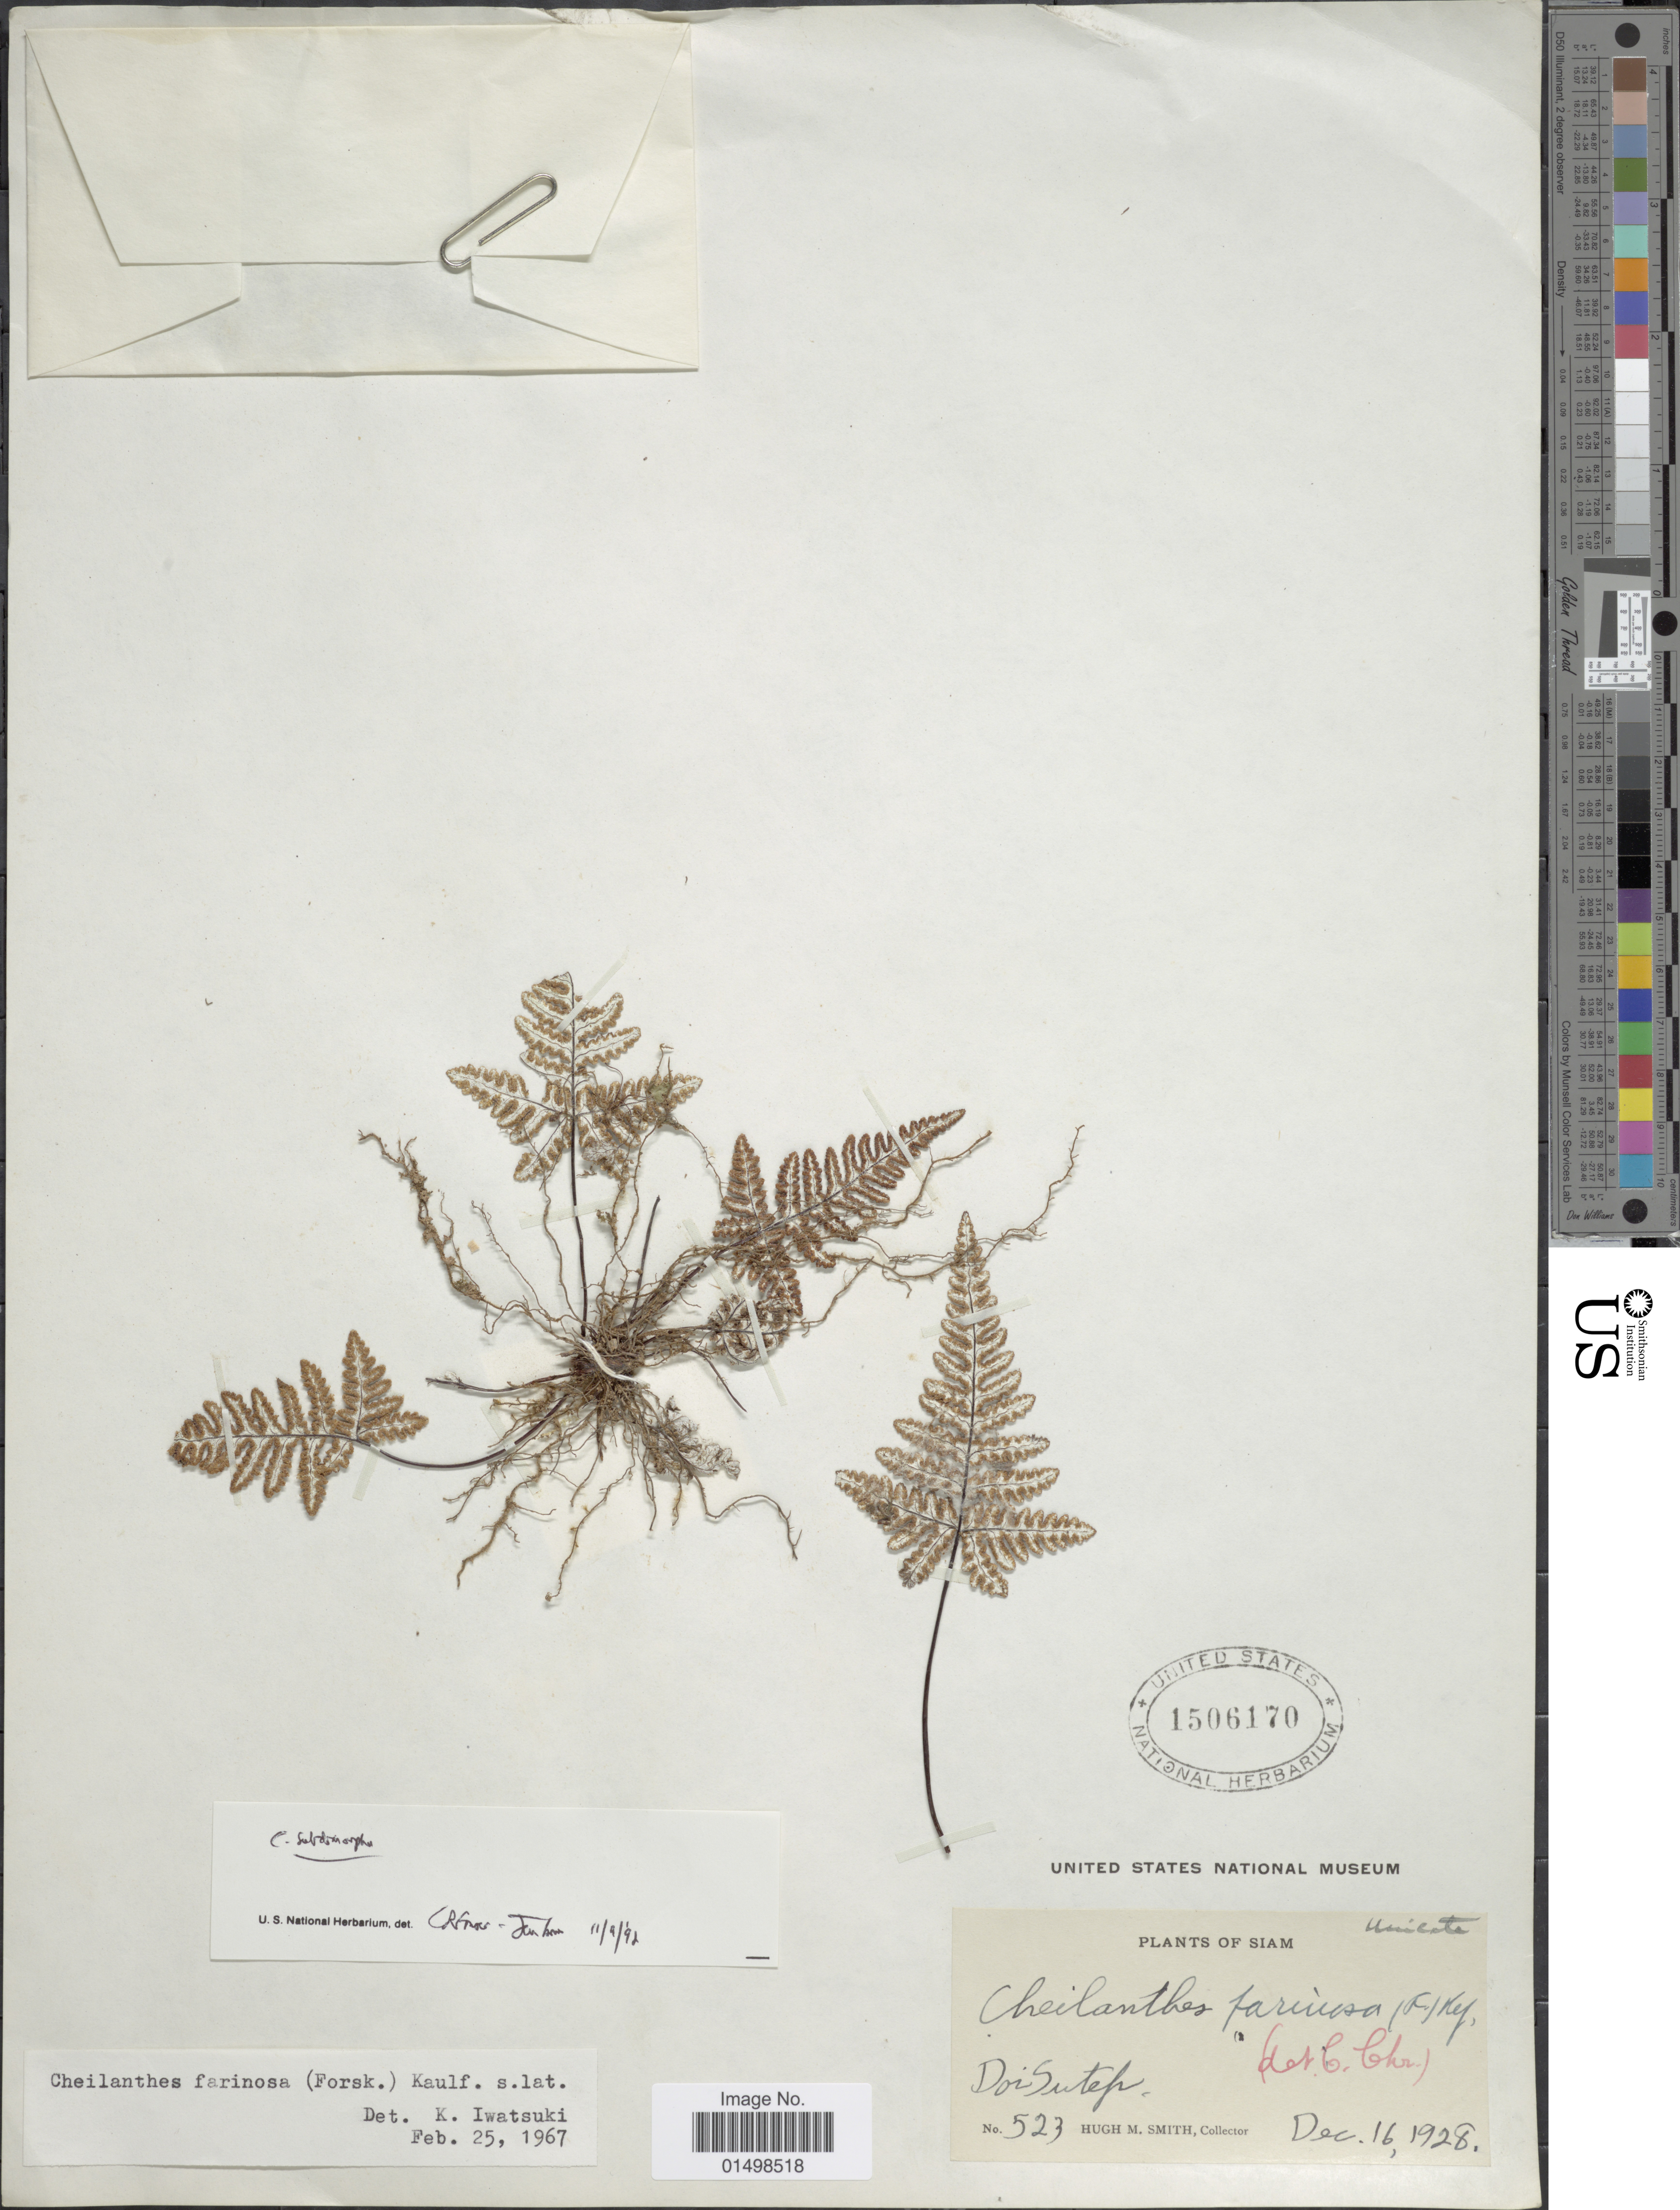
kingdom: Plantae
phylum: Tracheophyta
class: Polypodiopsida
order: Polypodiales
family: Pteridaceae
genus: Aleuritopteris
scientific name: Aleuritopteris farinosa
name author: (Forssk.) Fée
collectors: H. M. Smith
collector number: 523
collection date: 1928-12-16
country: Thailand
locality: Plants of Siam, Doi Suteph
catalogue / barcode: US 1506170